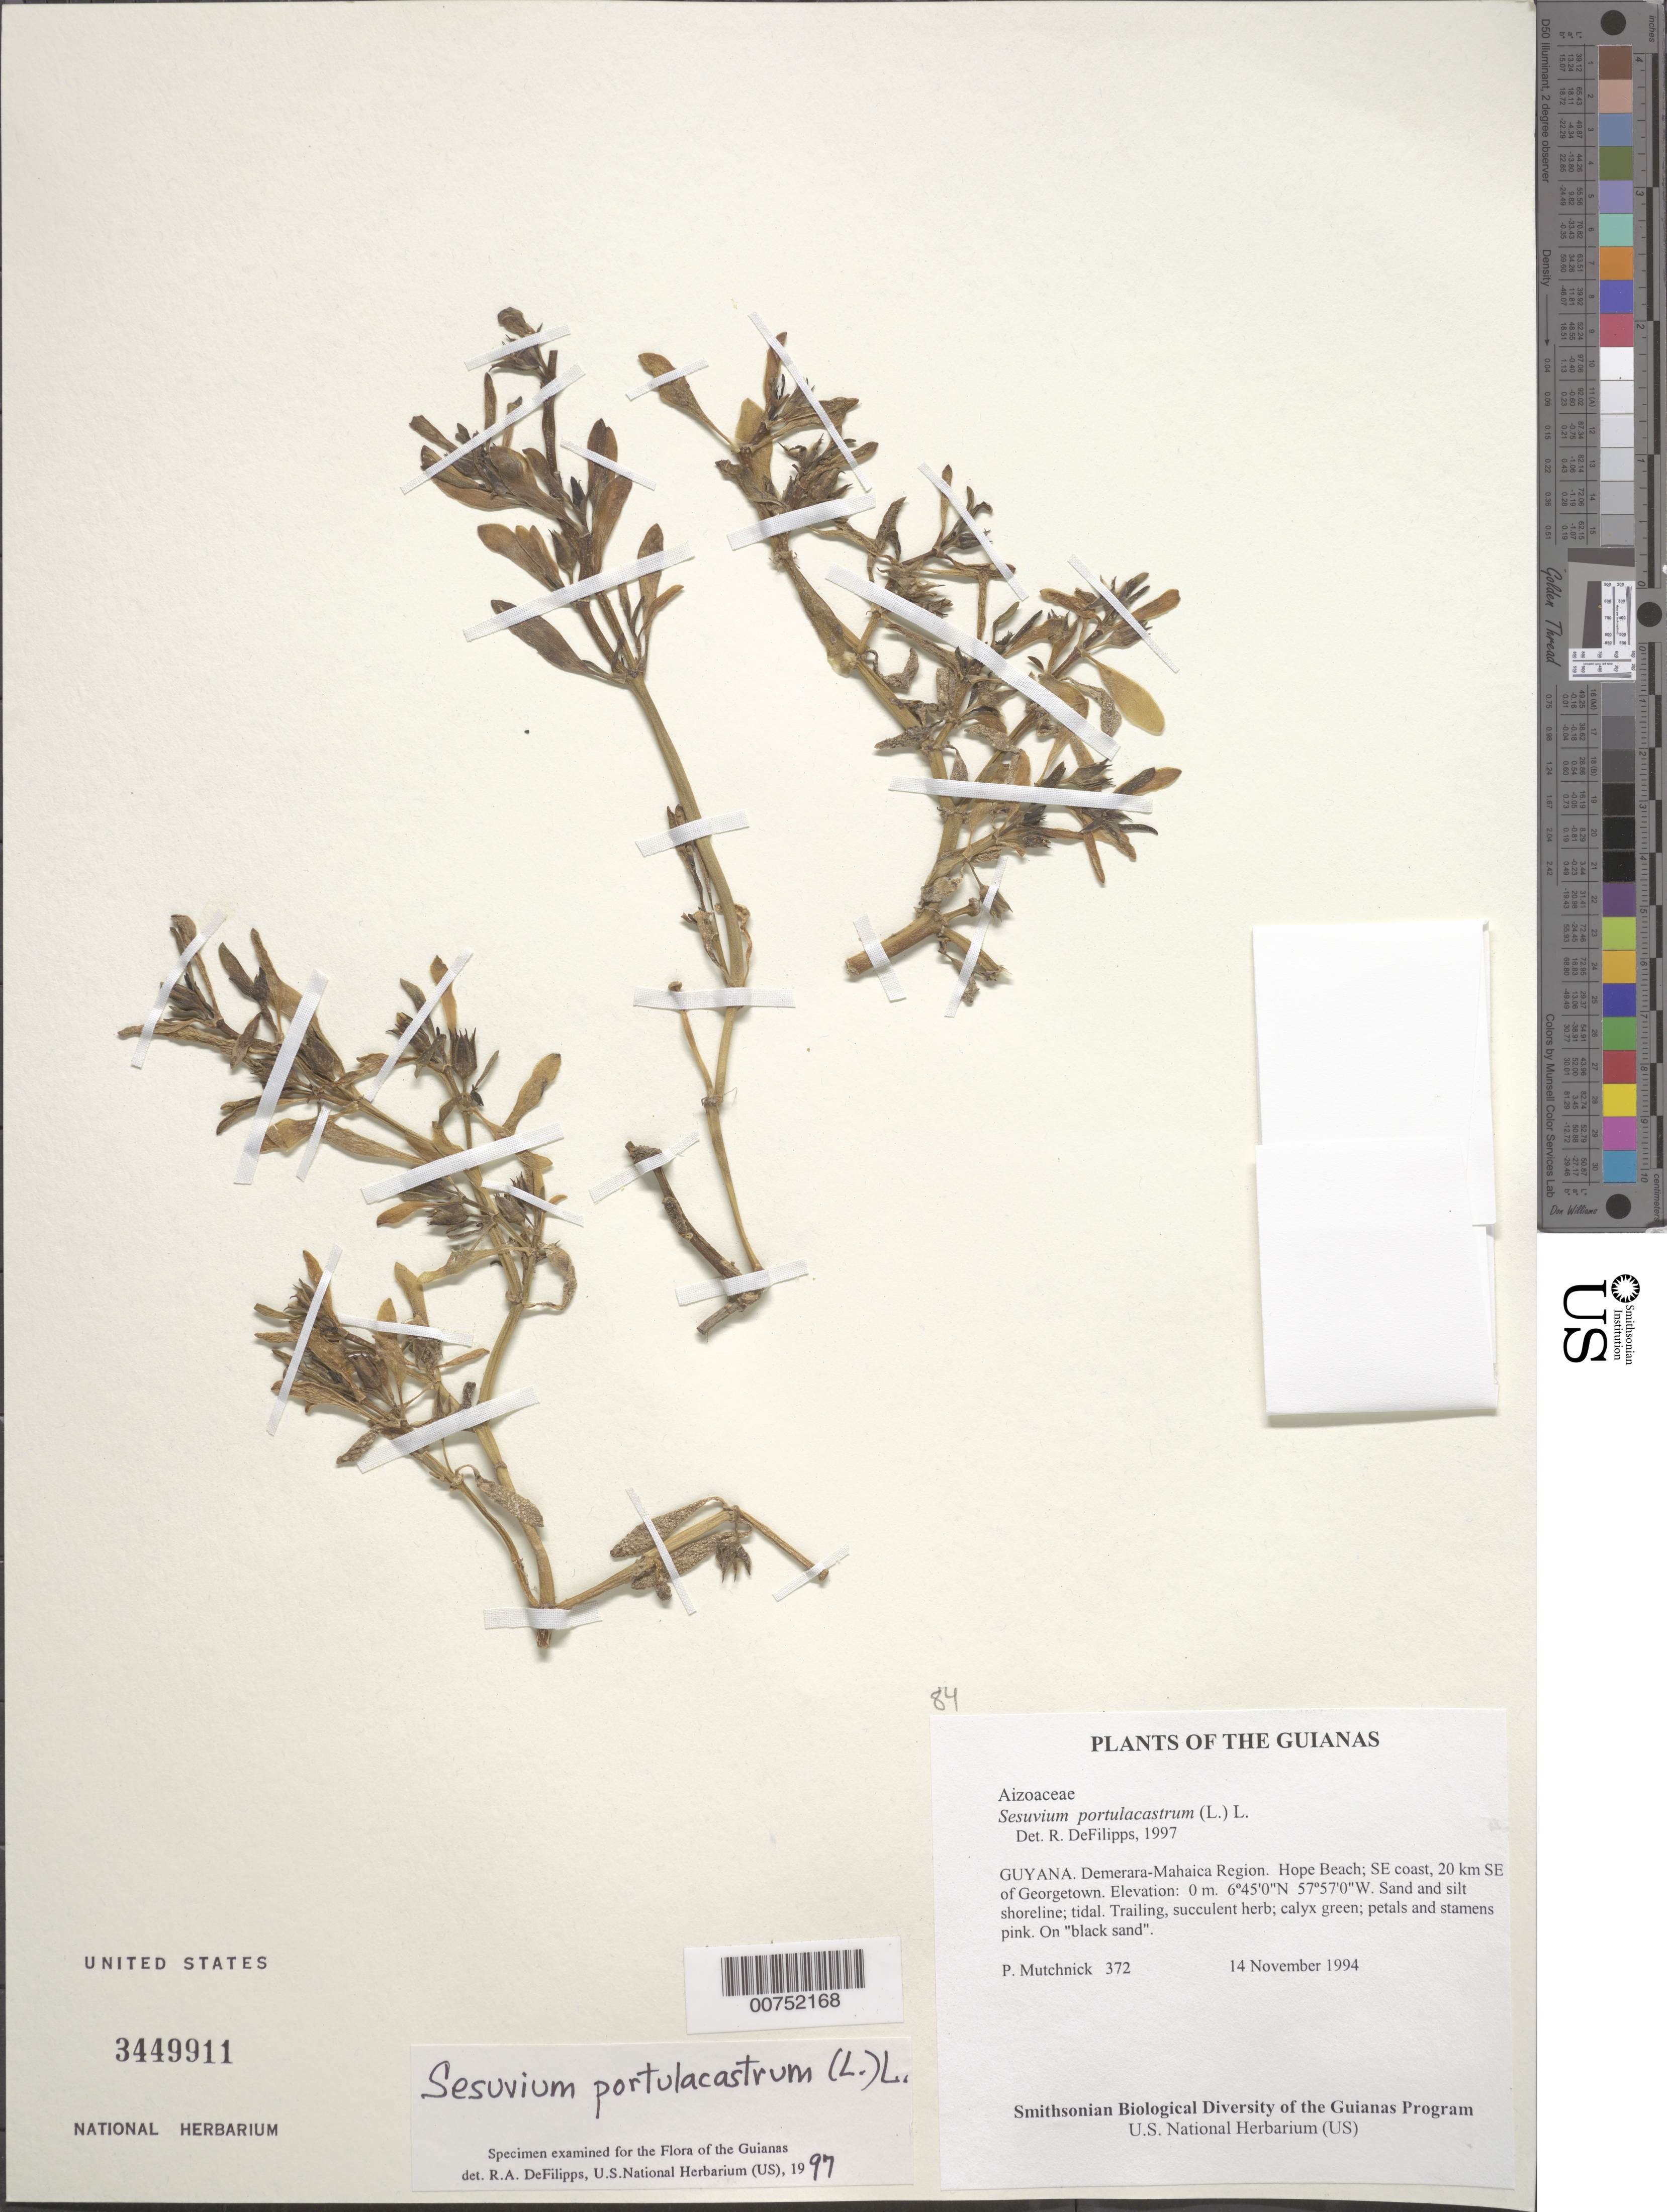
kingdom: Plantae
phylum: Tracheophyta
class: Magnoliopsida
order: Caryophyllales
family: Aizoaceae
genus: Sesuvium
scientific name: Sesuvium portulacastrum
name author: (L.) L.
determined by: DeFilipps, R. A.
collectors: P. Mutchnick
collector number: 372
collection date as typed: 14 November 1994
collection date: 1994-11-14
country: Guyana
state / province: Demerara-Mahaica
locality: Hope Beach; SE coast, 20 km SE of Georgetown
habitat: Sand and silt shoreline; tidal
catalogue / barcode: US 3449911